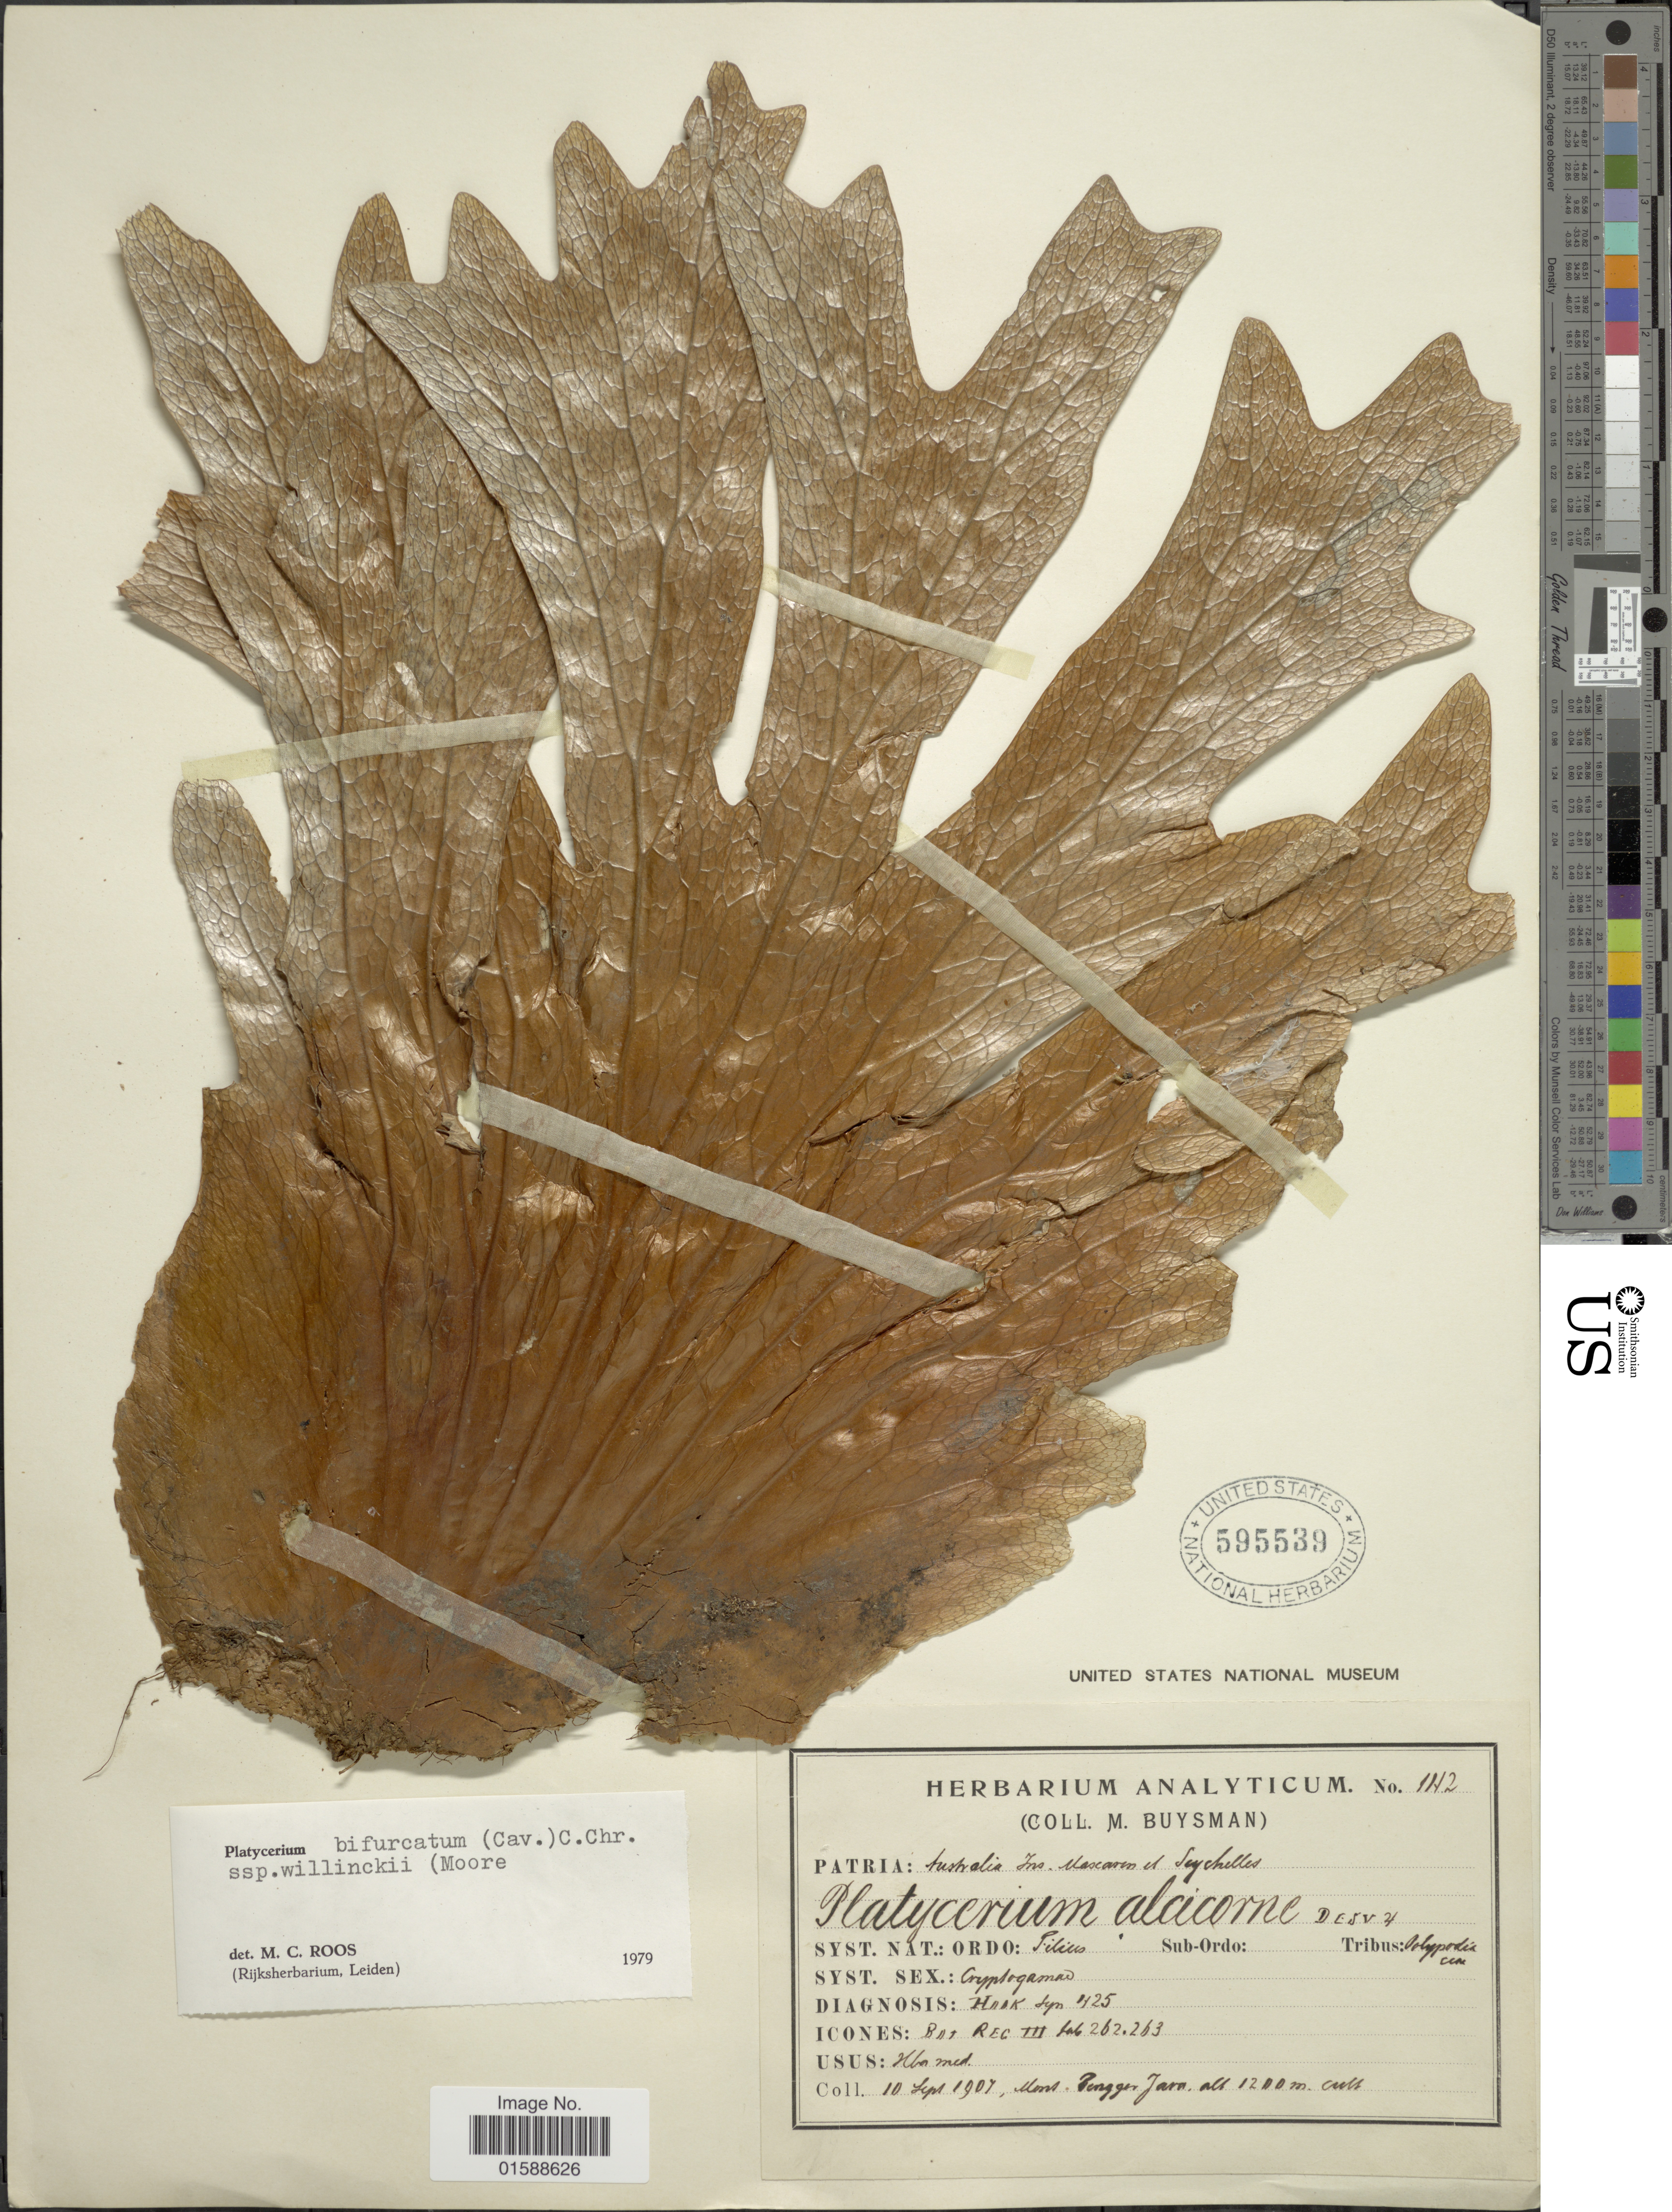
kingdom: Plantae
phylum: Tracheophyta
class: Polypodiopsida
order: Polypodiales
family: Polypodiaceae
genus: Platycerium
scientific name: Platycerium willinckii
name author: L.B. Moore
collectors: M. Buysman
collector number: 142*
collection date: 1907-09-10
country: Indonesia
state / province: Java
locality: Mons. Tengger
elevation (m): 1200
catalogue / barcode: US 595539